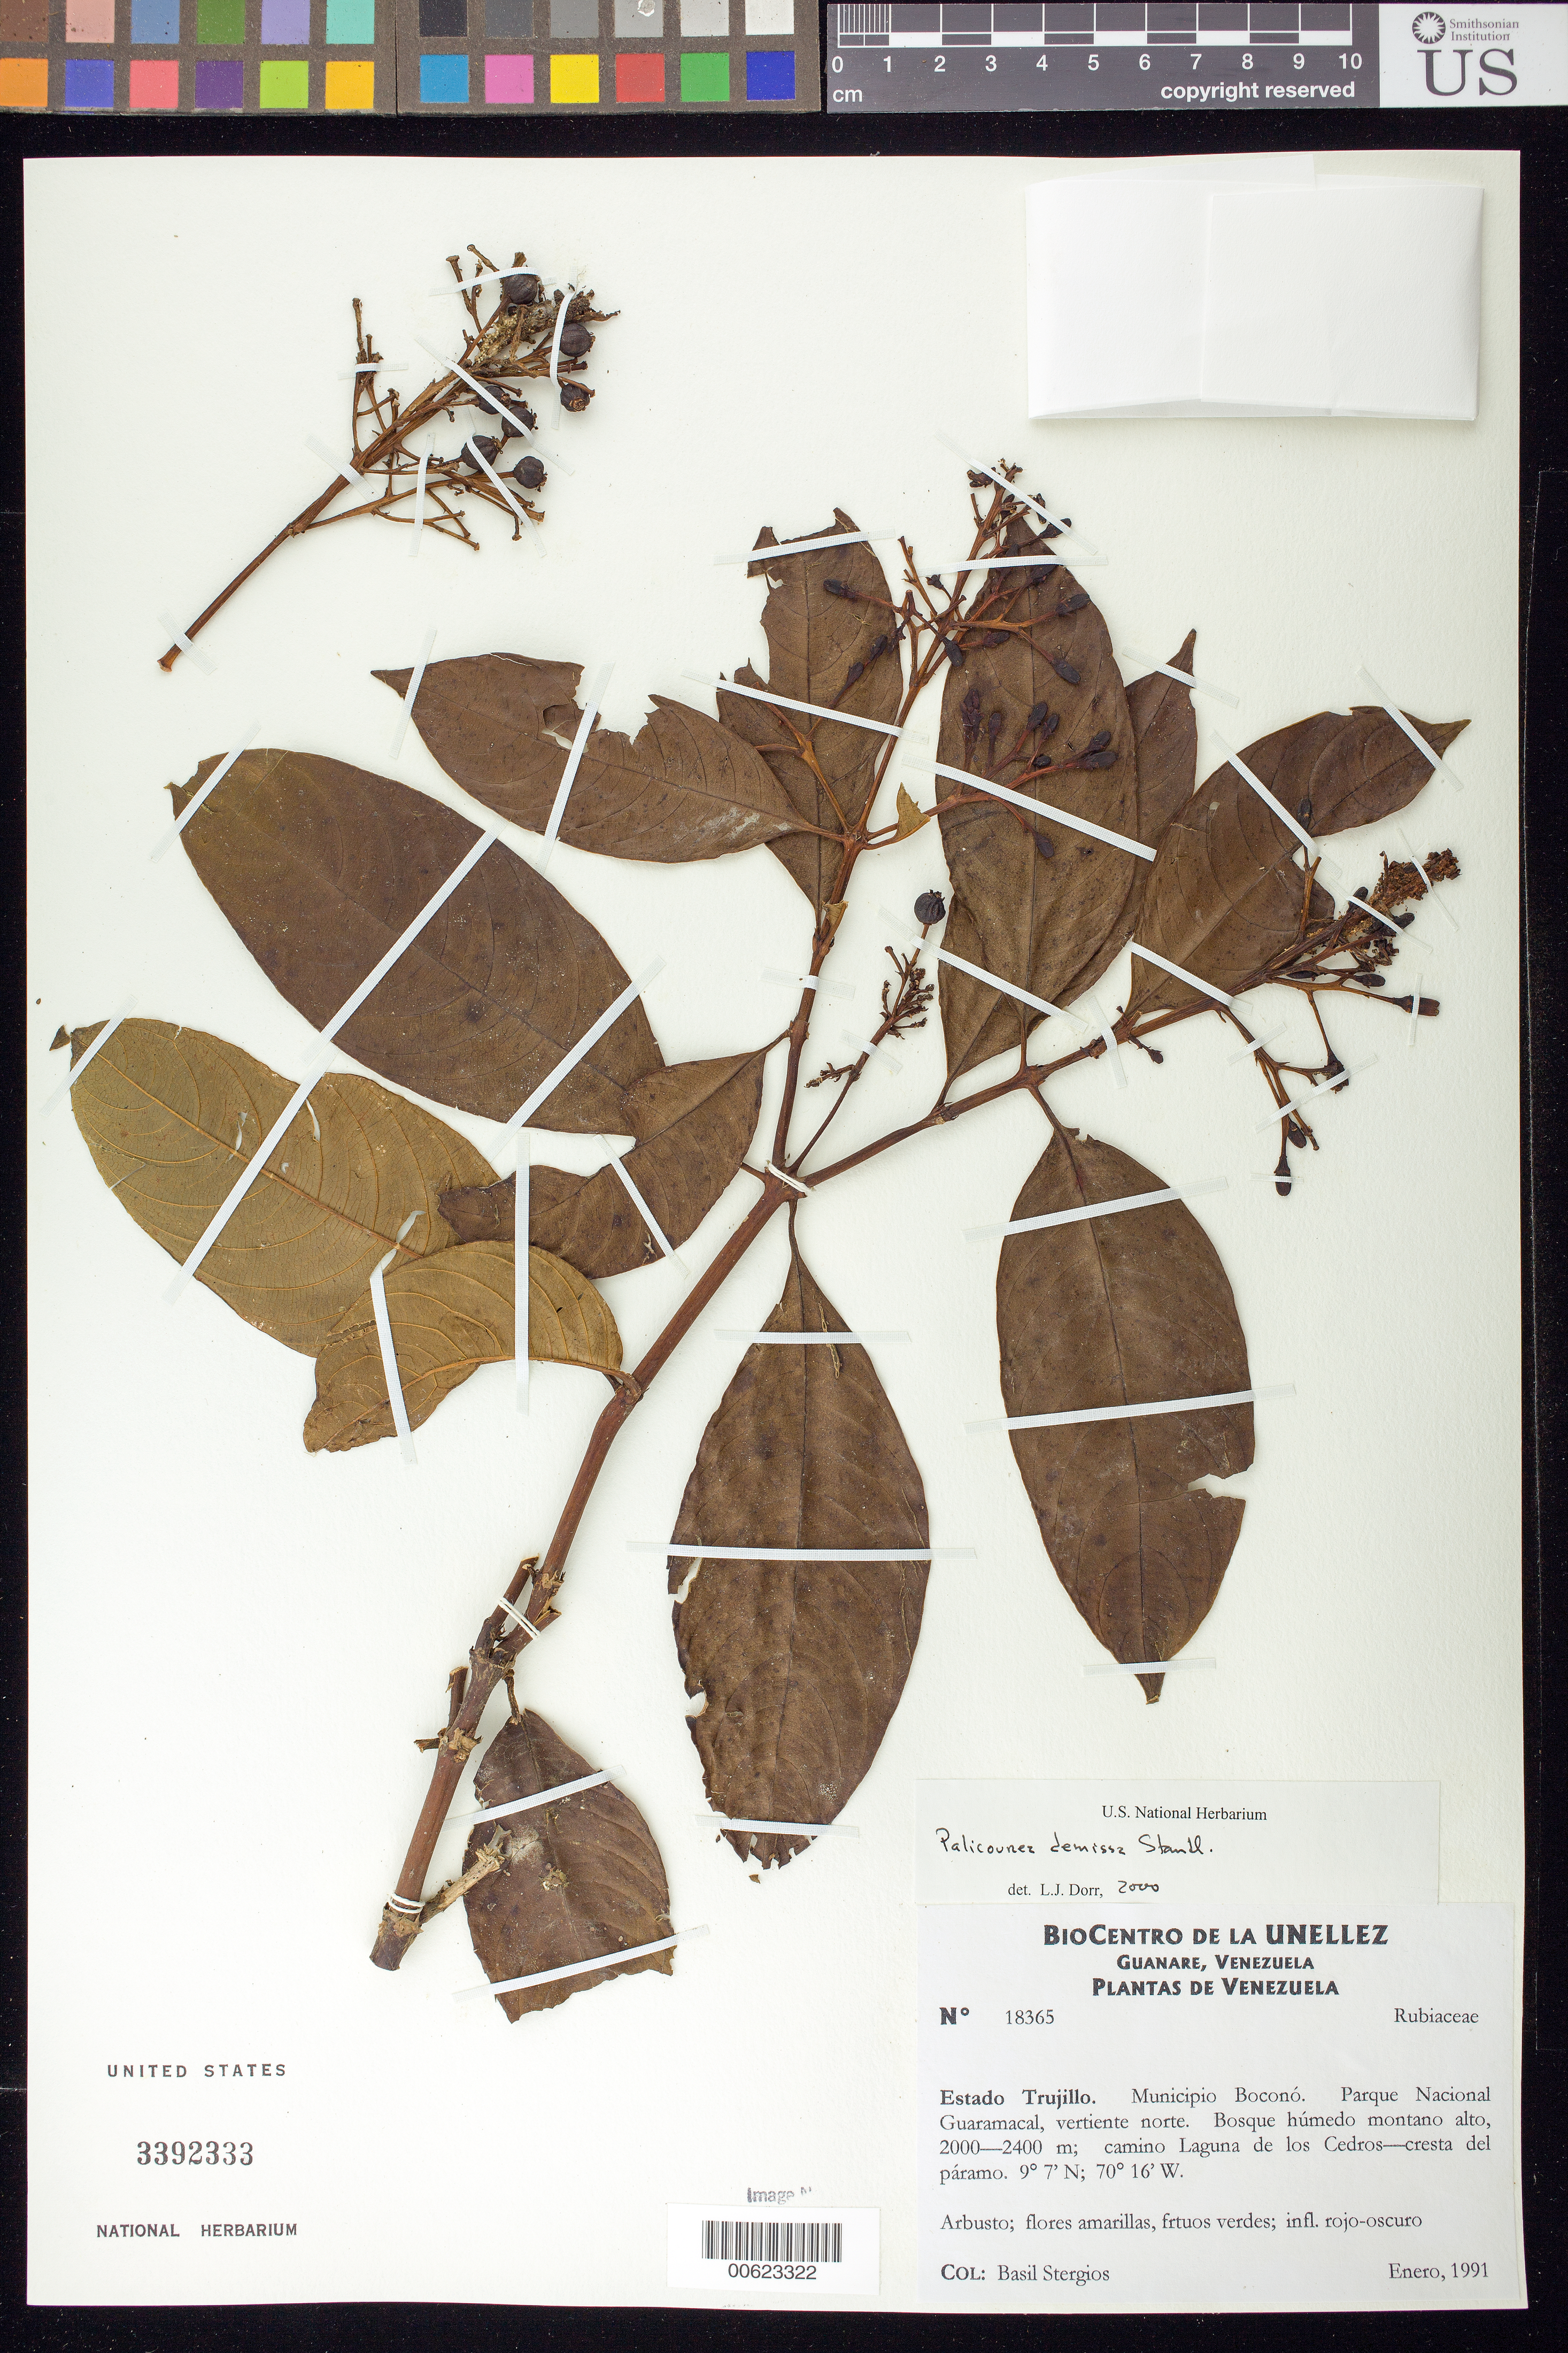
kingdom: Plantae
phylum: Tracheophyta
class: Magnoliopsida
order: Gentianales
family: Rubiaceae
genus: Palicourea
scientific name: Palicourea demissa var. chimo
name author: Standl.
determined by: Dorr, L. J., (BOT), Smithsonian Institution - National Museum of Natural History (UNITED STATES)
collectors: B. G. Stergios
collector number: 18365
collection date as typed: Jan 1991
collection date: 1991-01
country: Venezuela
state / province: Trujillo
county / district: Boconó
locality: Parque Nacional Guaramacal, vertiente N, camino laguna de los Cedros-cresta del páramo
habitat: Bosque húmedo montano alto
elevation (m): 2000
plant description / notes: MO, PORT, US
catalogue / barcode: US 3392333